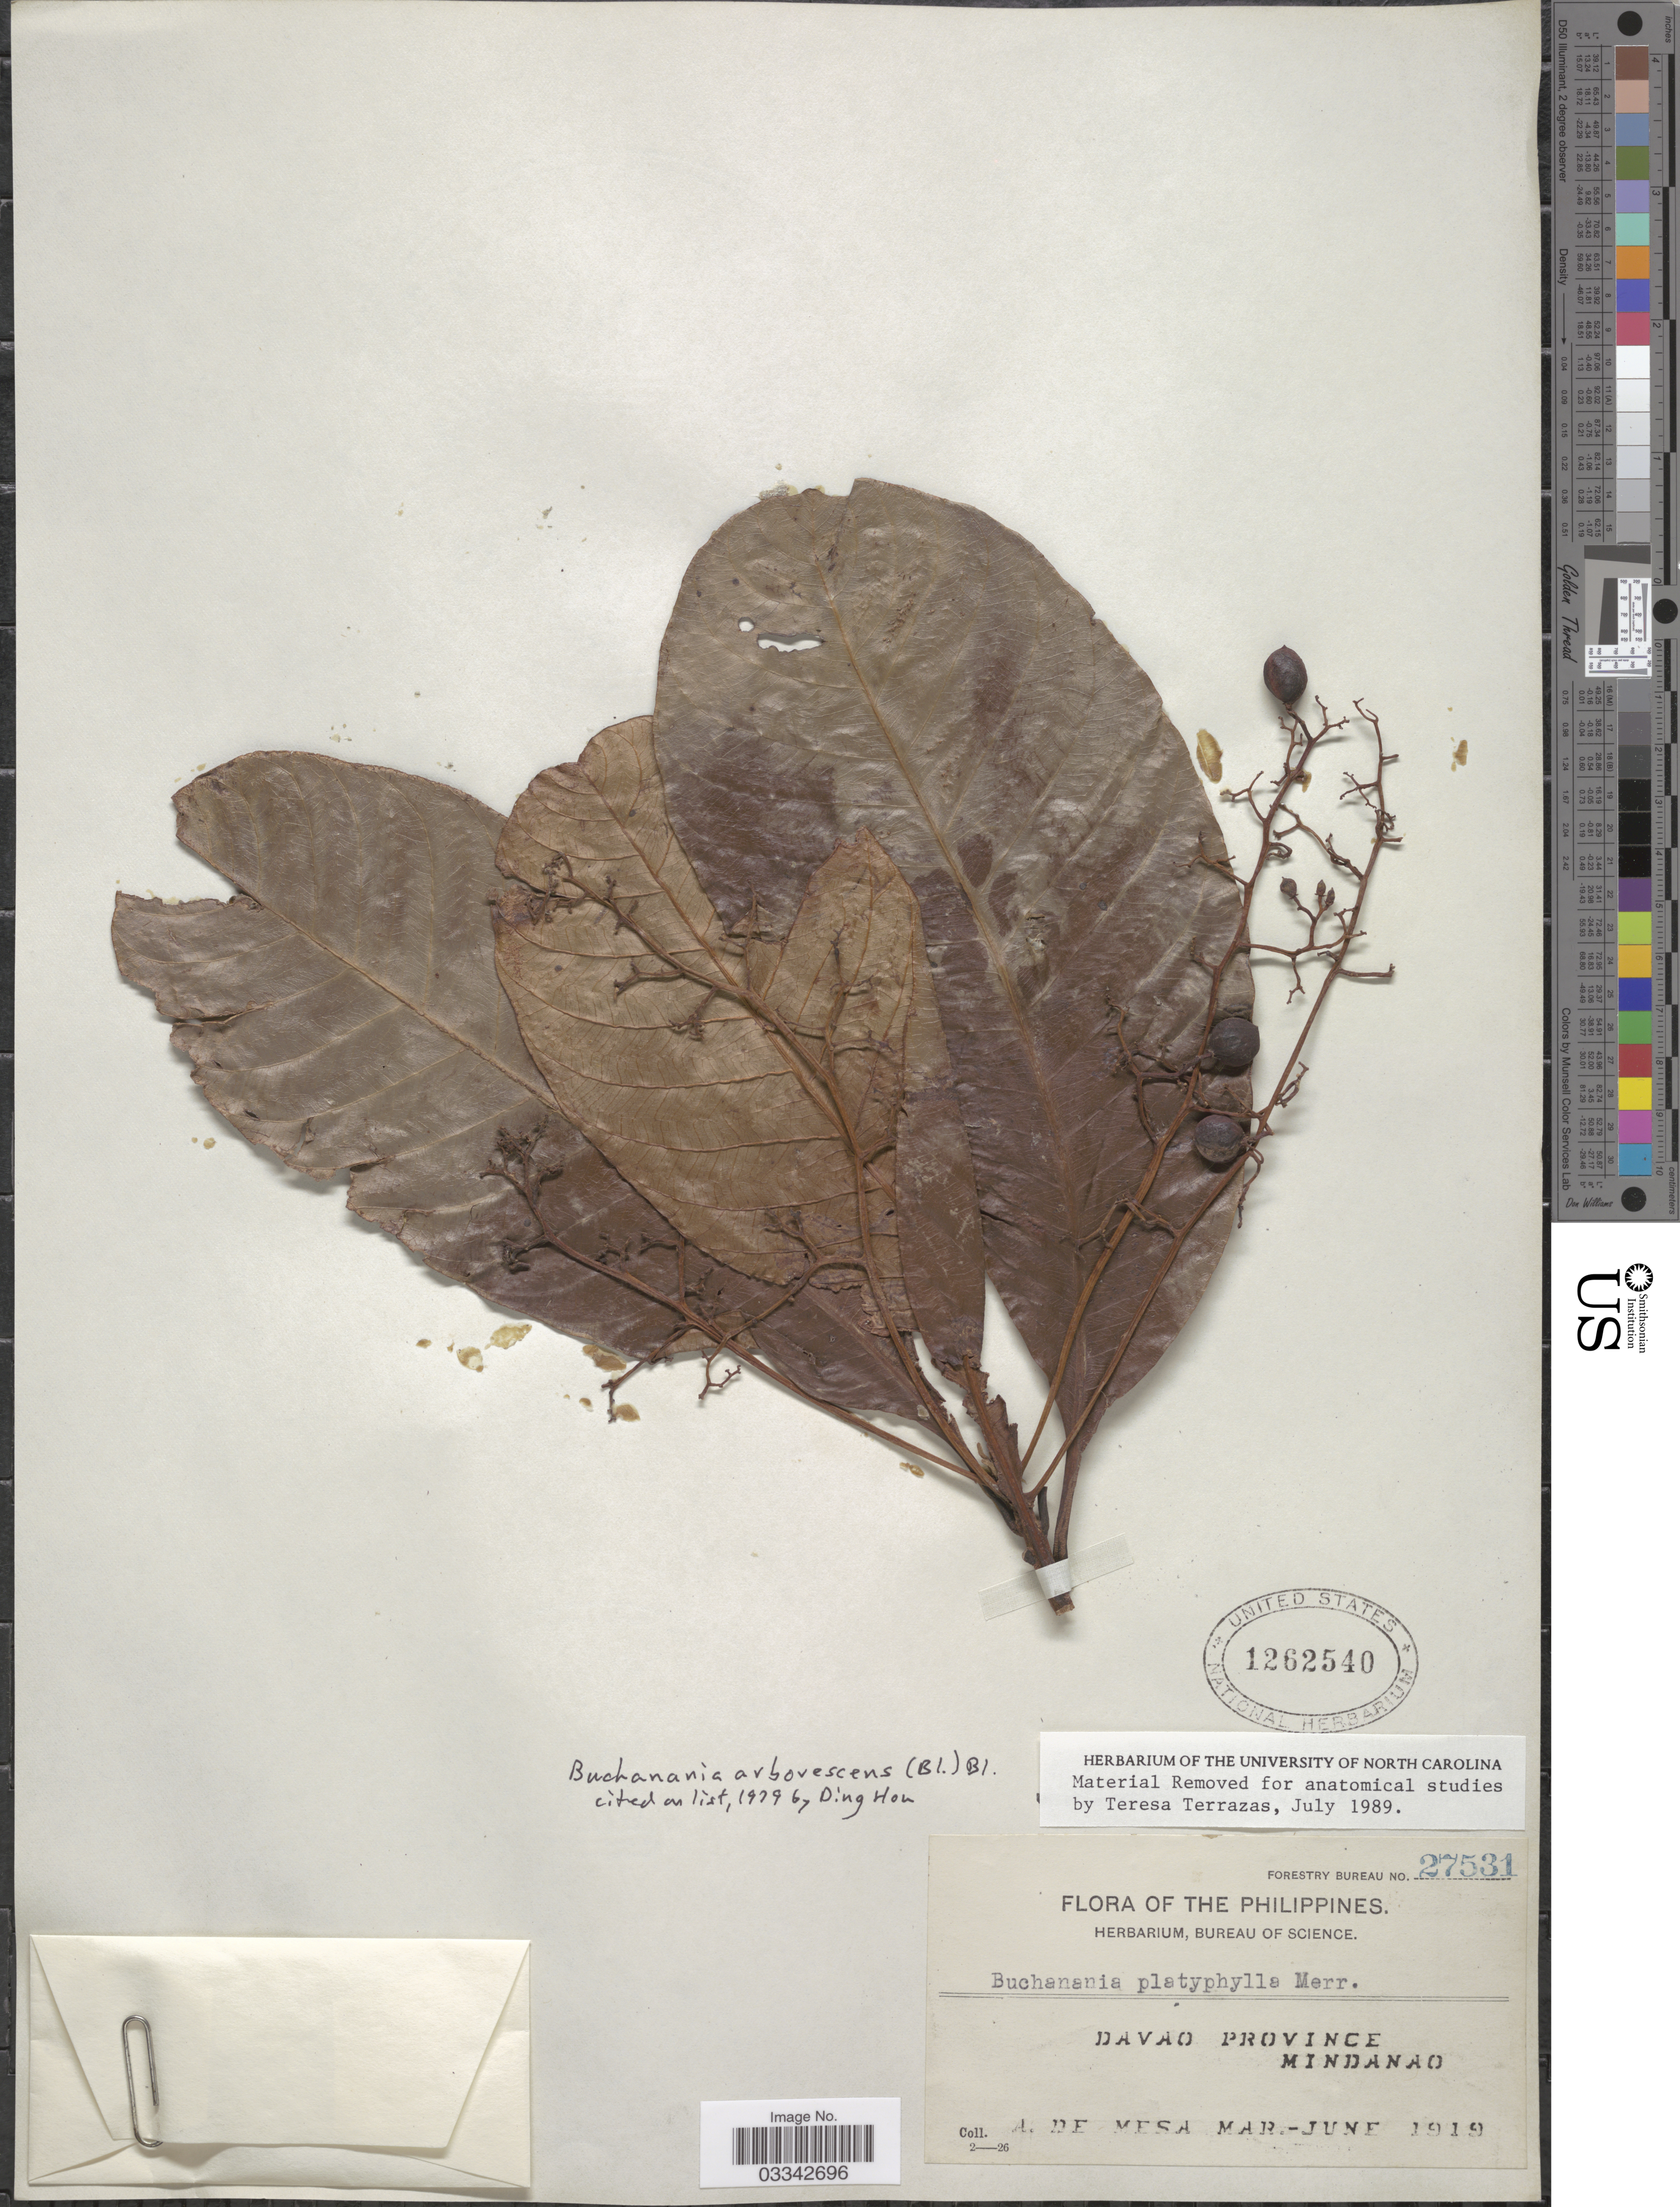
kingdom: Plantae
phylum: Tracheophyta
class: Magnoliopsida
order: Sapindales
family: Anacardiaceae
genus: Buchanania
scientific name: Buchanania arborescens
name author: (Blume) Blume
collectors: A. De Mesa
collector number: Forestry Bureau 27531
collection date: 1919-03/1919-06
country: Philippines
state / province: Davao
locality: Mindanao.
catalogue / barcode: US 1262540